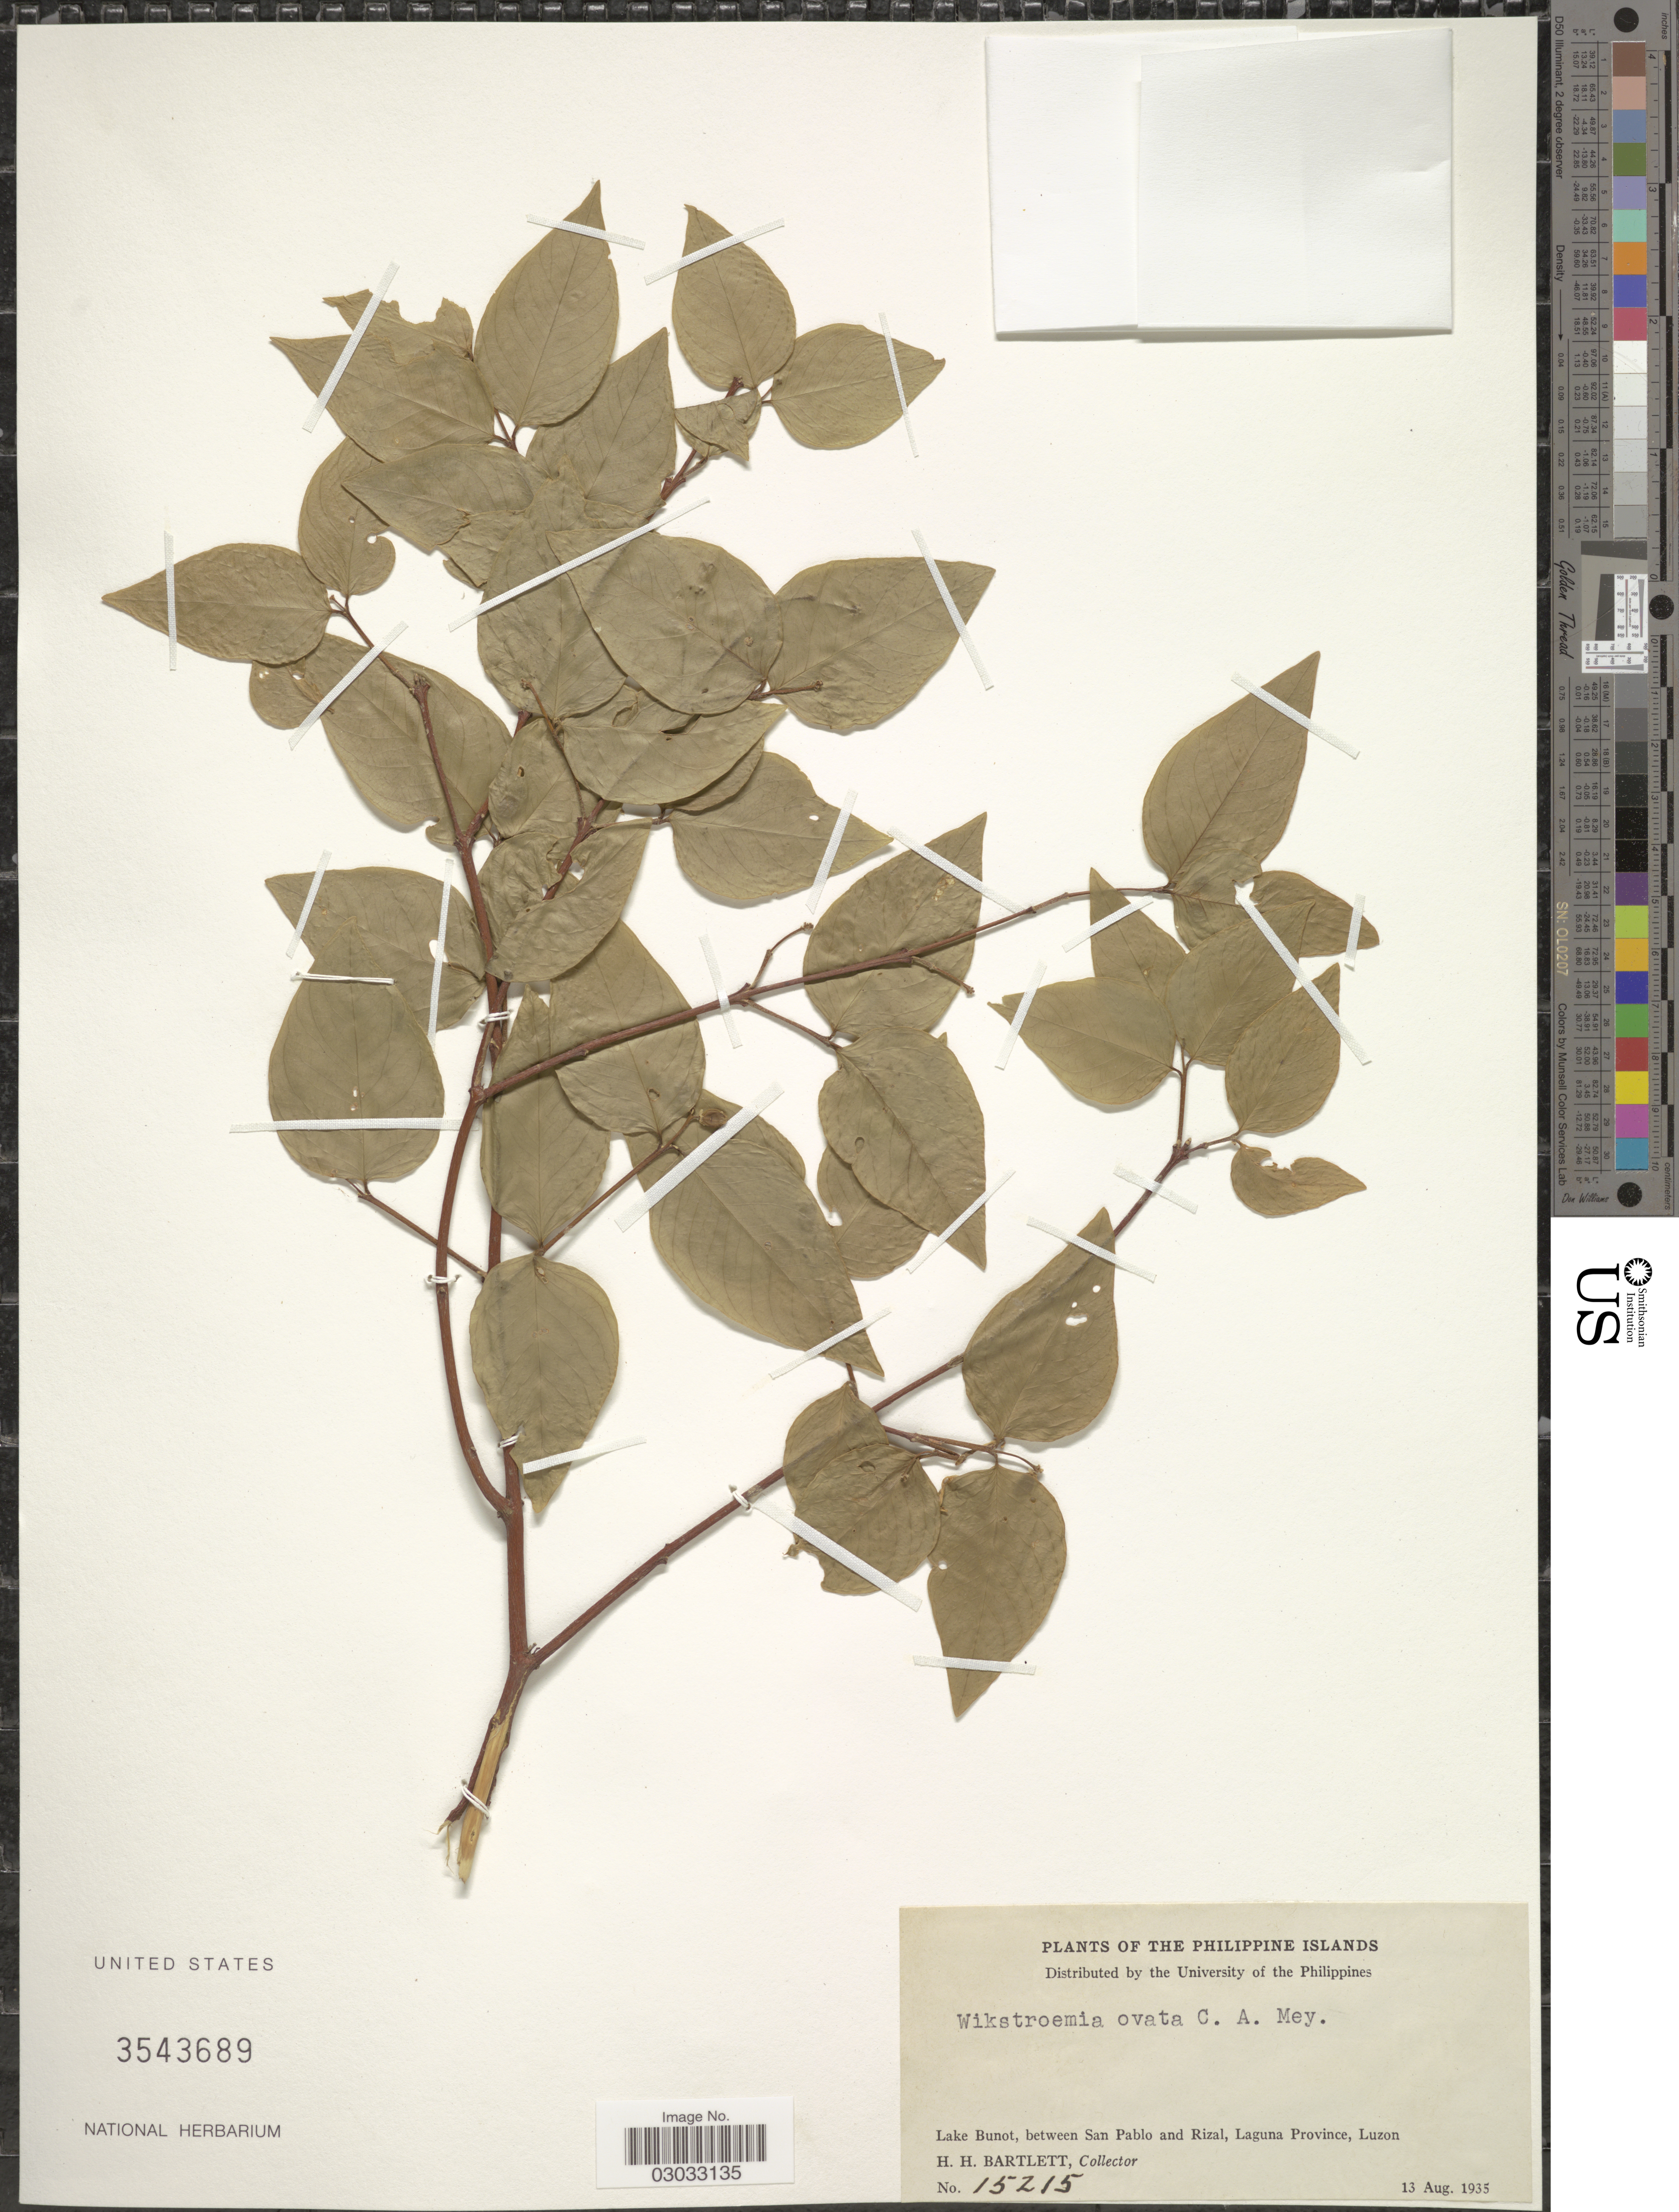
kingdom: Plantae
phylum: Tracheophyta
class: Magnoliopsida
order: Malvales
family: Thymelaeaceae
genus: Wikstroemia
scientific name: Wikstroemia ovata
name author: C.A. Mey.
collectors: H. H. Bartlett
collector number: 15215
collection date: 1935-08-13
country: Philippines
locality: The Philippine Islands, Lake Bunot, between San Pablo and Rizal, Laguna Province, Luzon.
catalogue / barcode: US 3543689